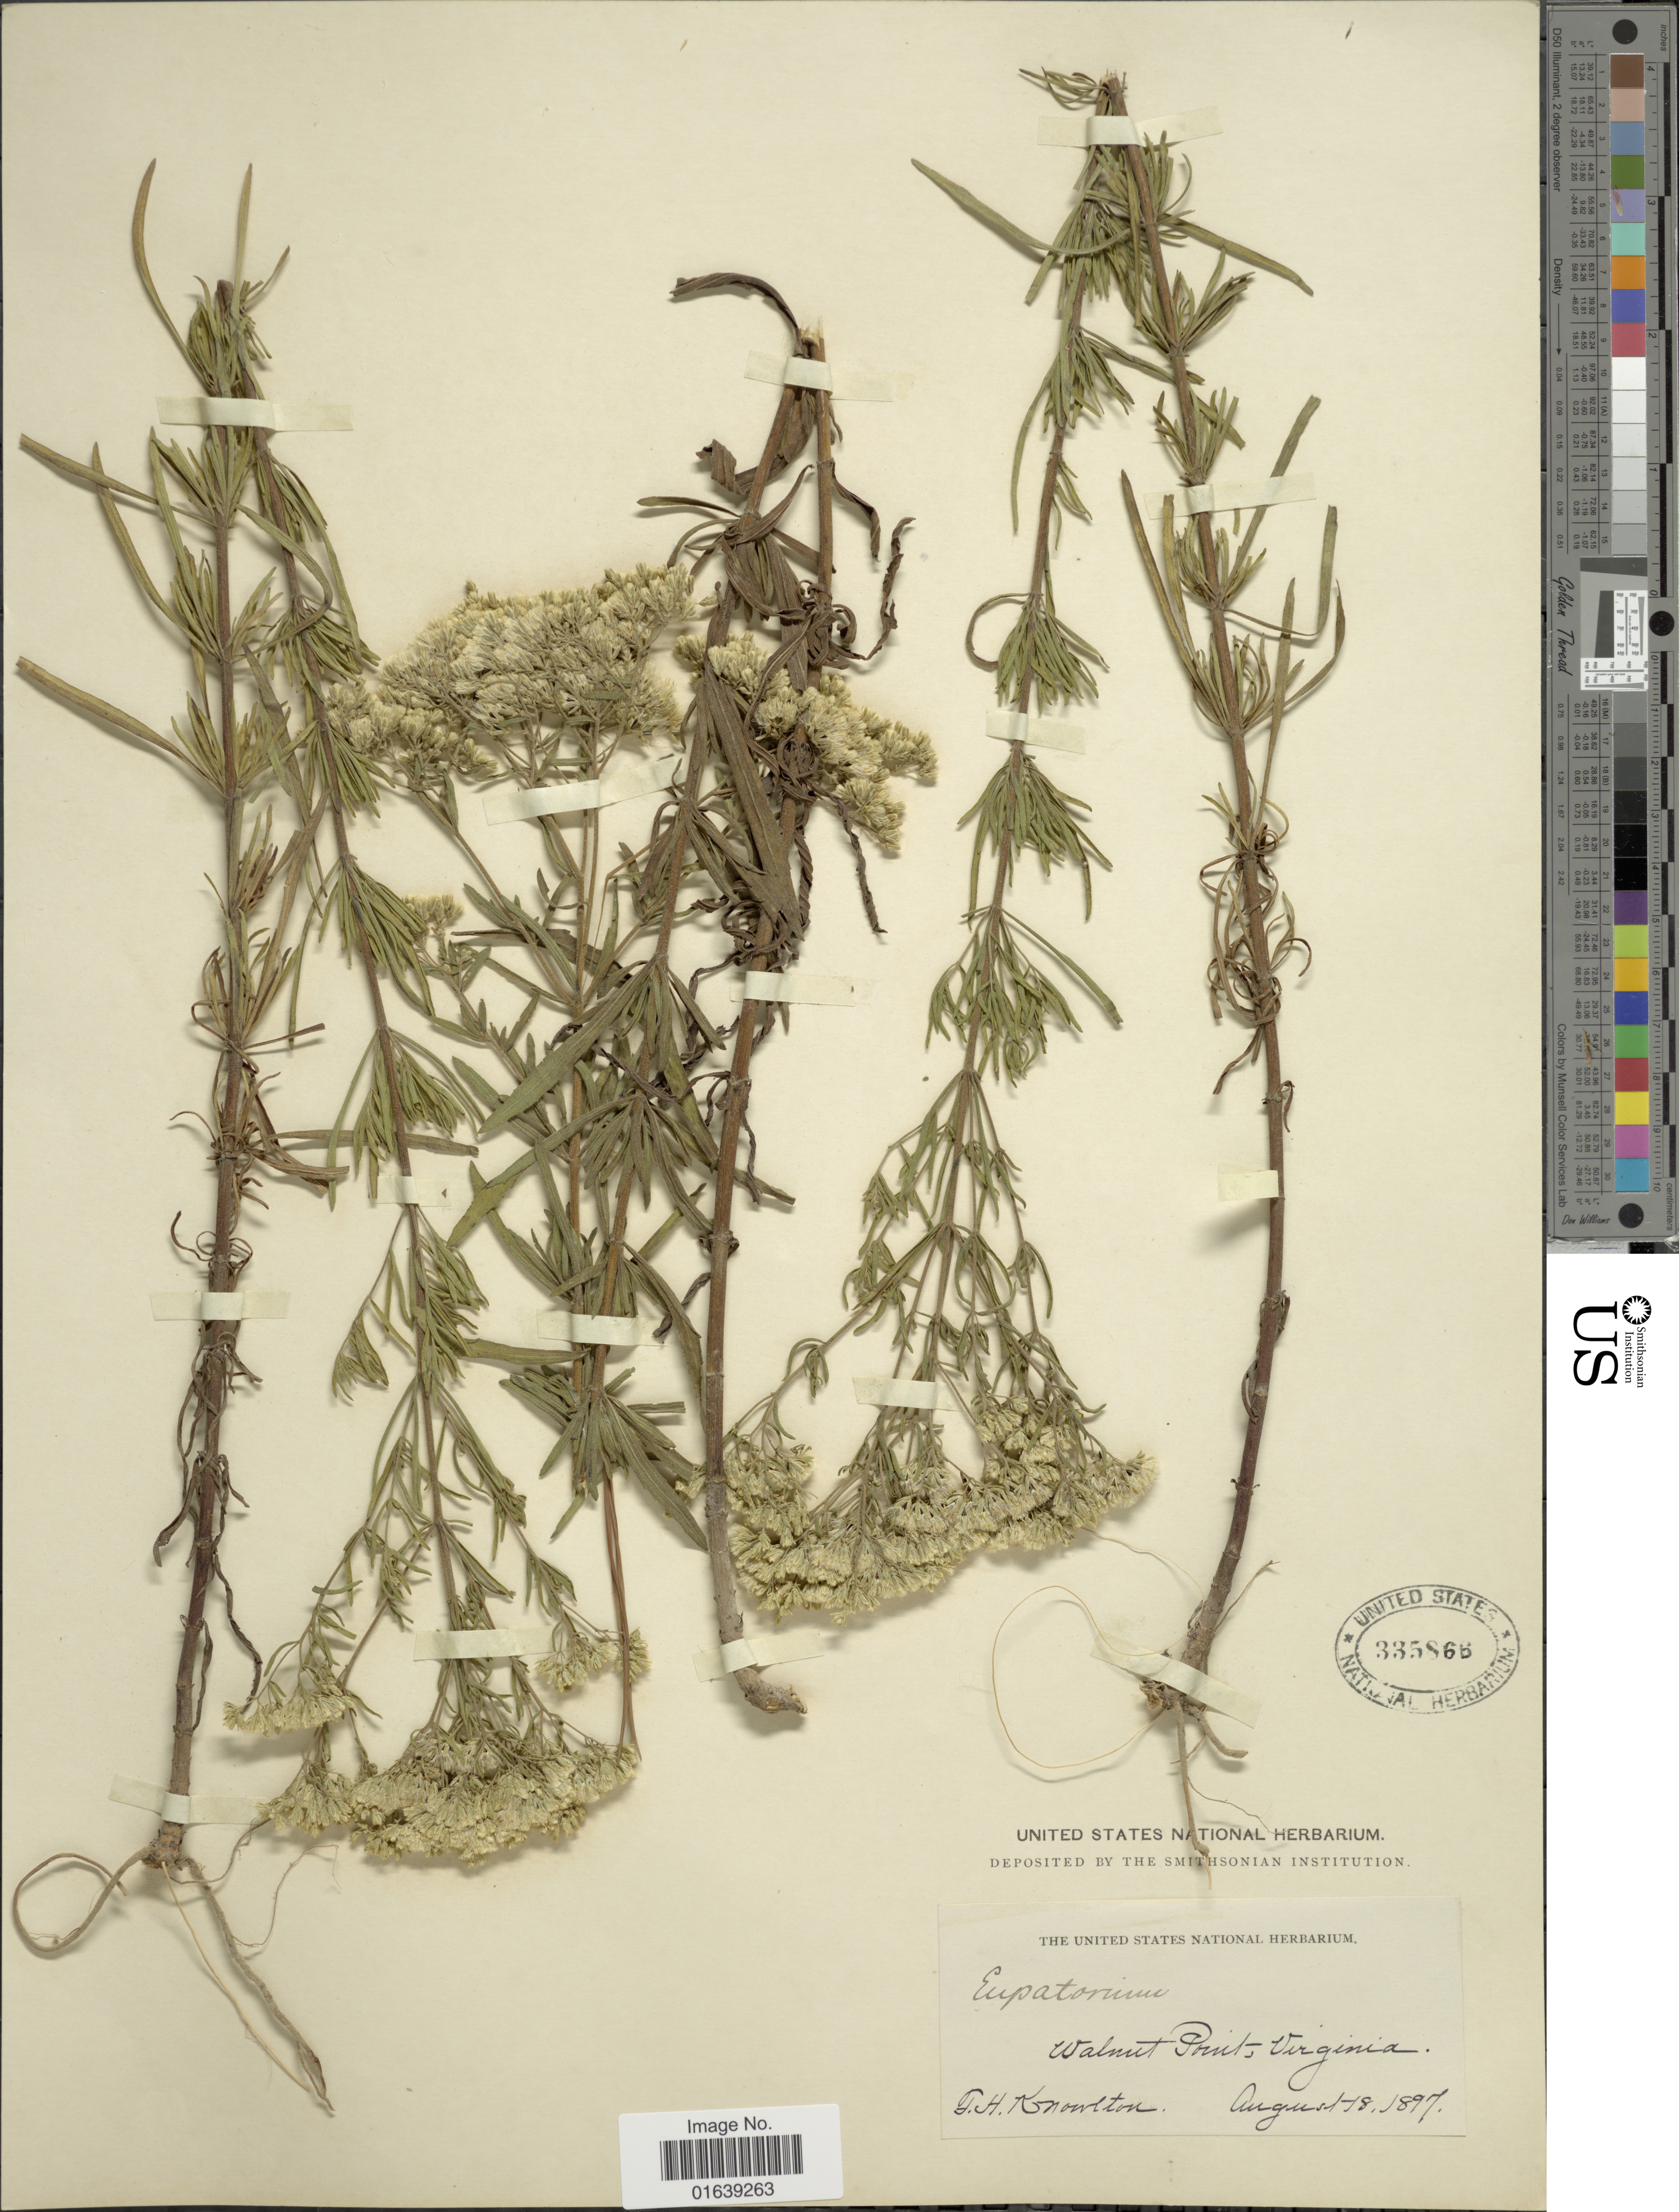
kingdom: Plantae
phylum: Tracheophyta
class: Magnoliopsida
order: Asterales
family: Asteraceae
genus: Eupatorium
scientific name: Eupatorium hyssopifolium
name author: L.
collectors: T. H. Knowlton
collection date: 1897-08-18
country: United States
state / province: Virginia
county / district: Northumberland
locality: Walnut Point. Virginia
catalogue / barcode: US 335866